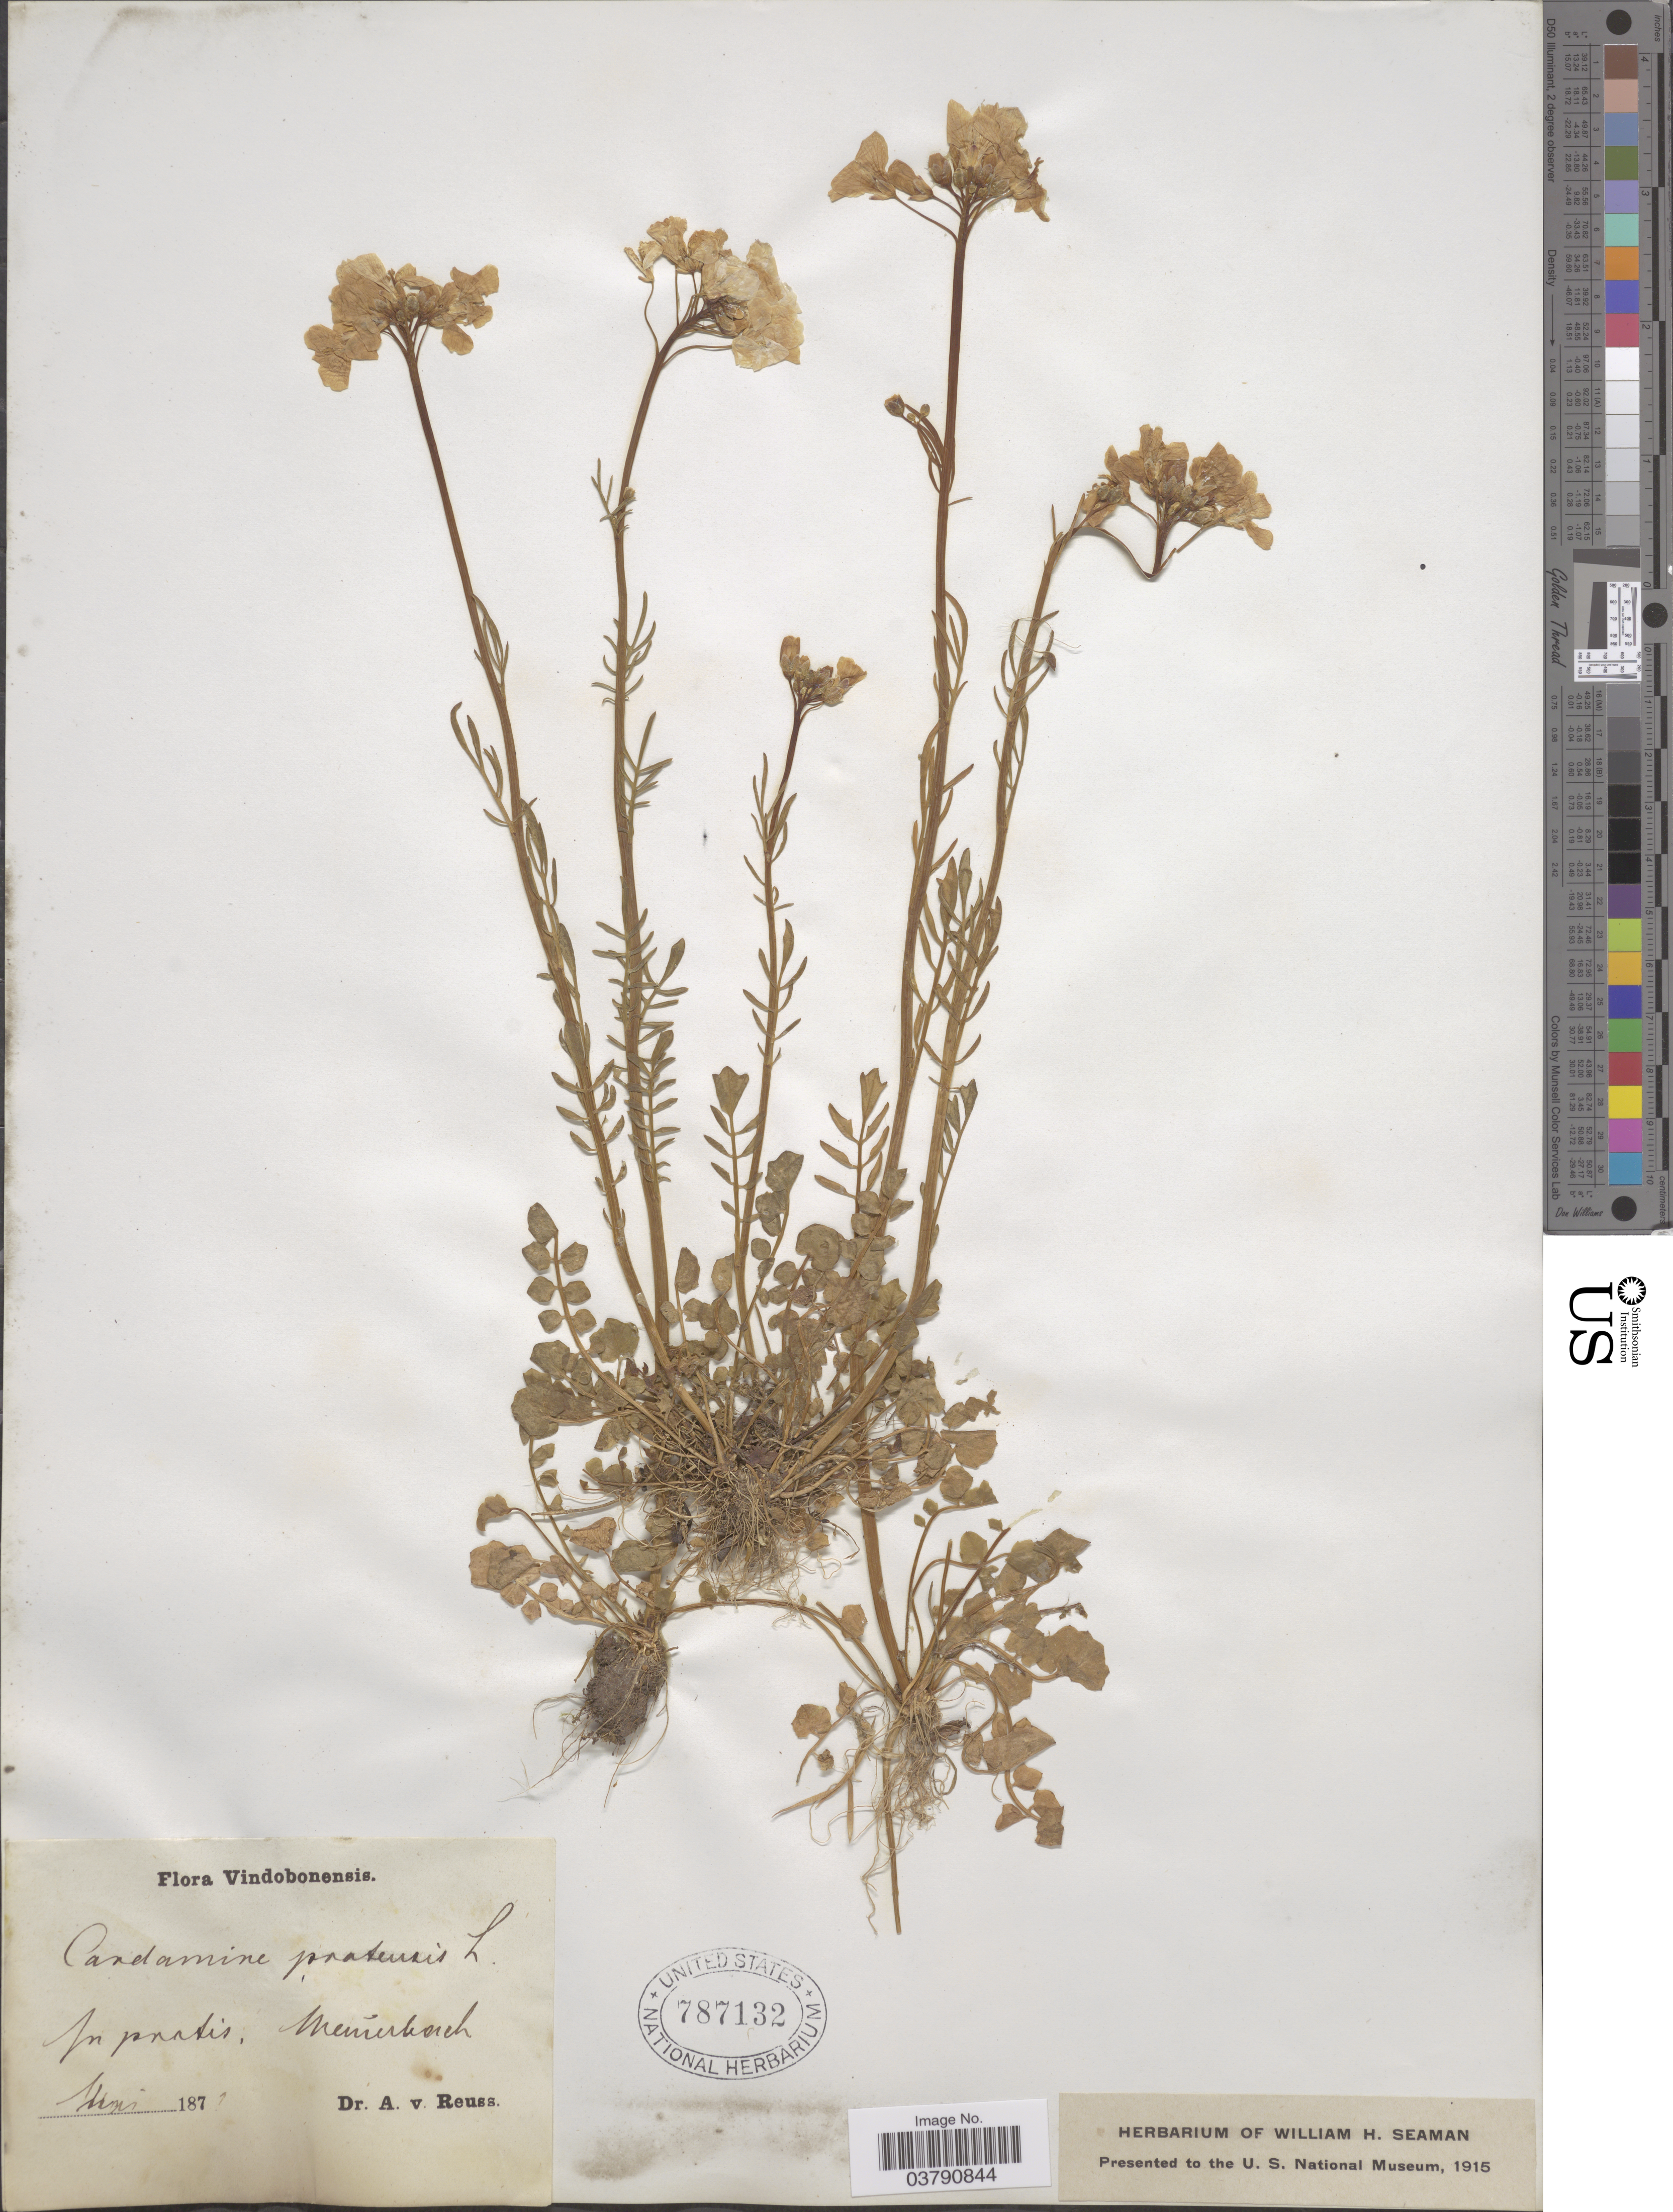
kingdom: Plantae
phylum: Tracheophyta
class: Magnoliopsida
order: Brassicales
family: Brassicaceae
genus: Cardamine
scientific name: Cardamine pratensis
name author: L.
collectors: A. Reuss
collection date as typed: Mai 187?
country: Austria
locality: Vindobonensis. In pratis, Menierkach [interpreted].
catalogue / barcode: US 787132